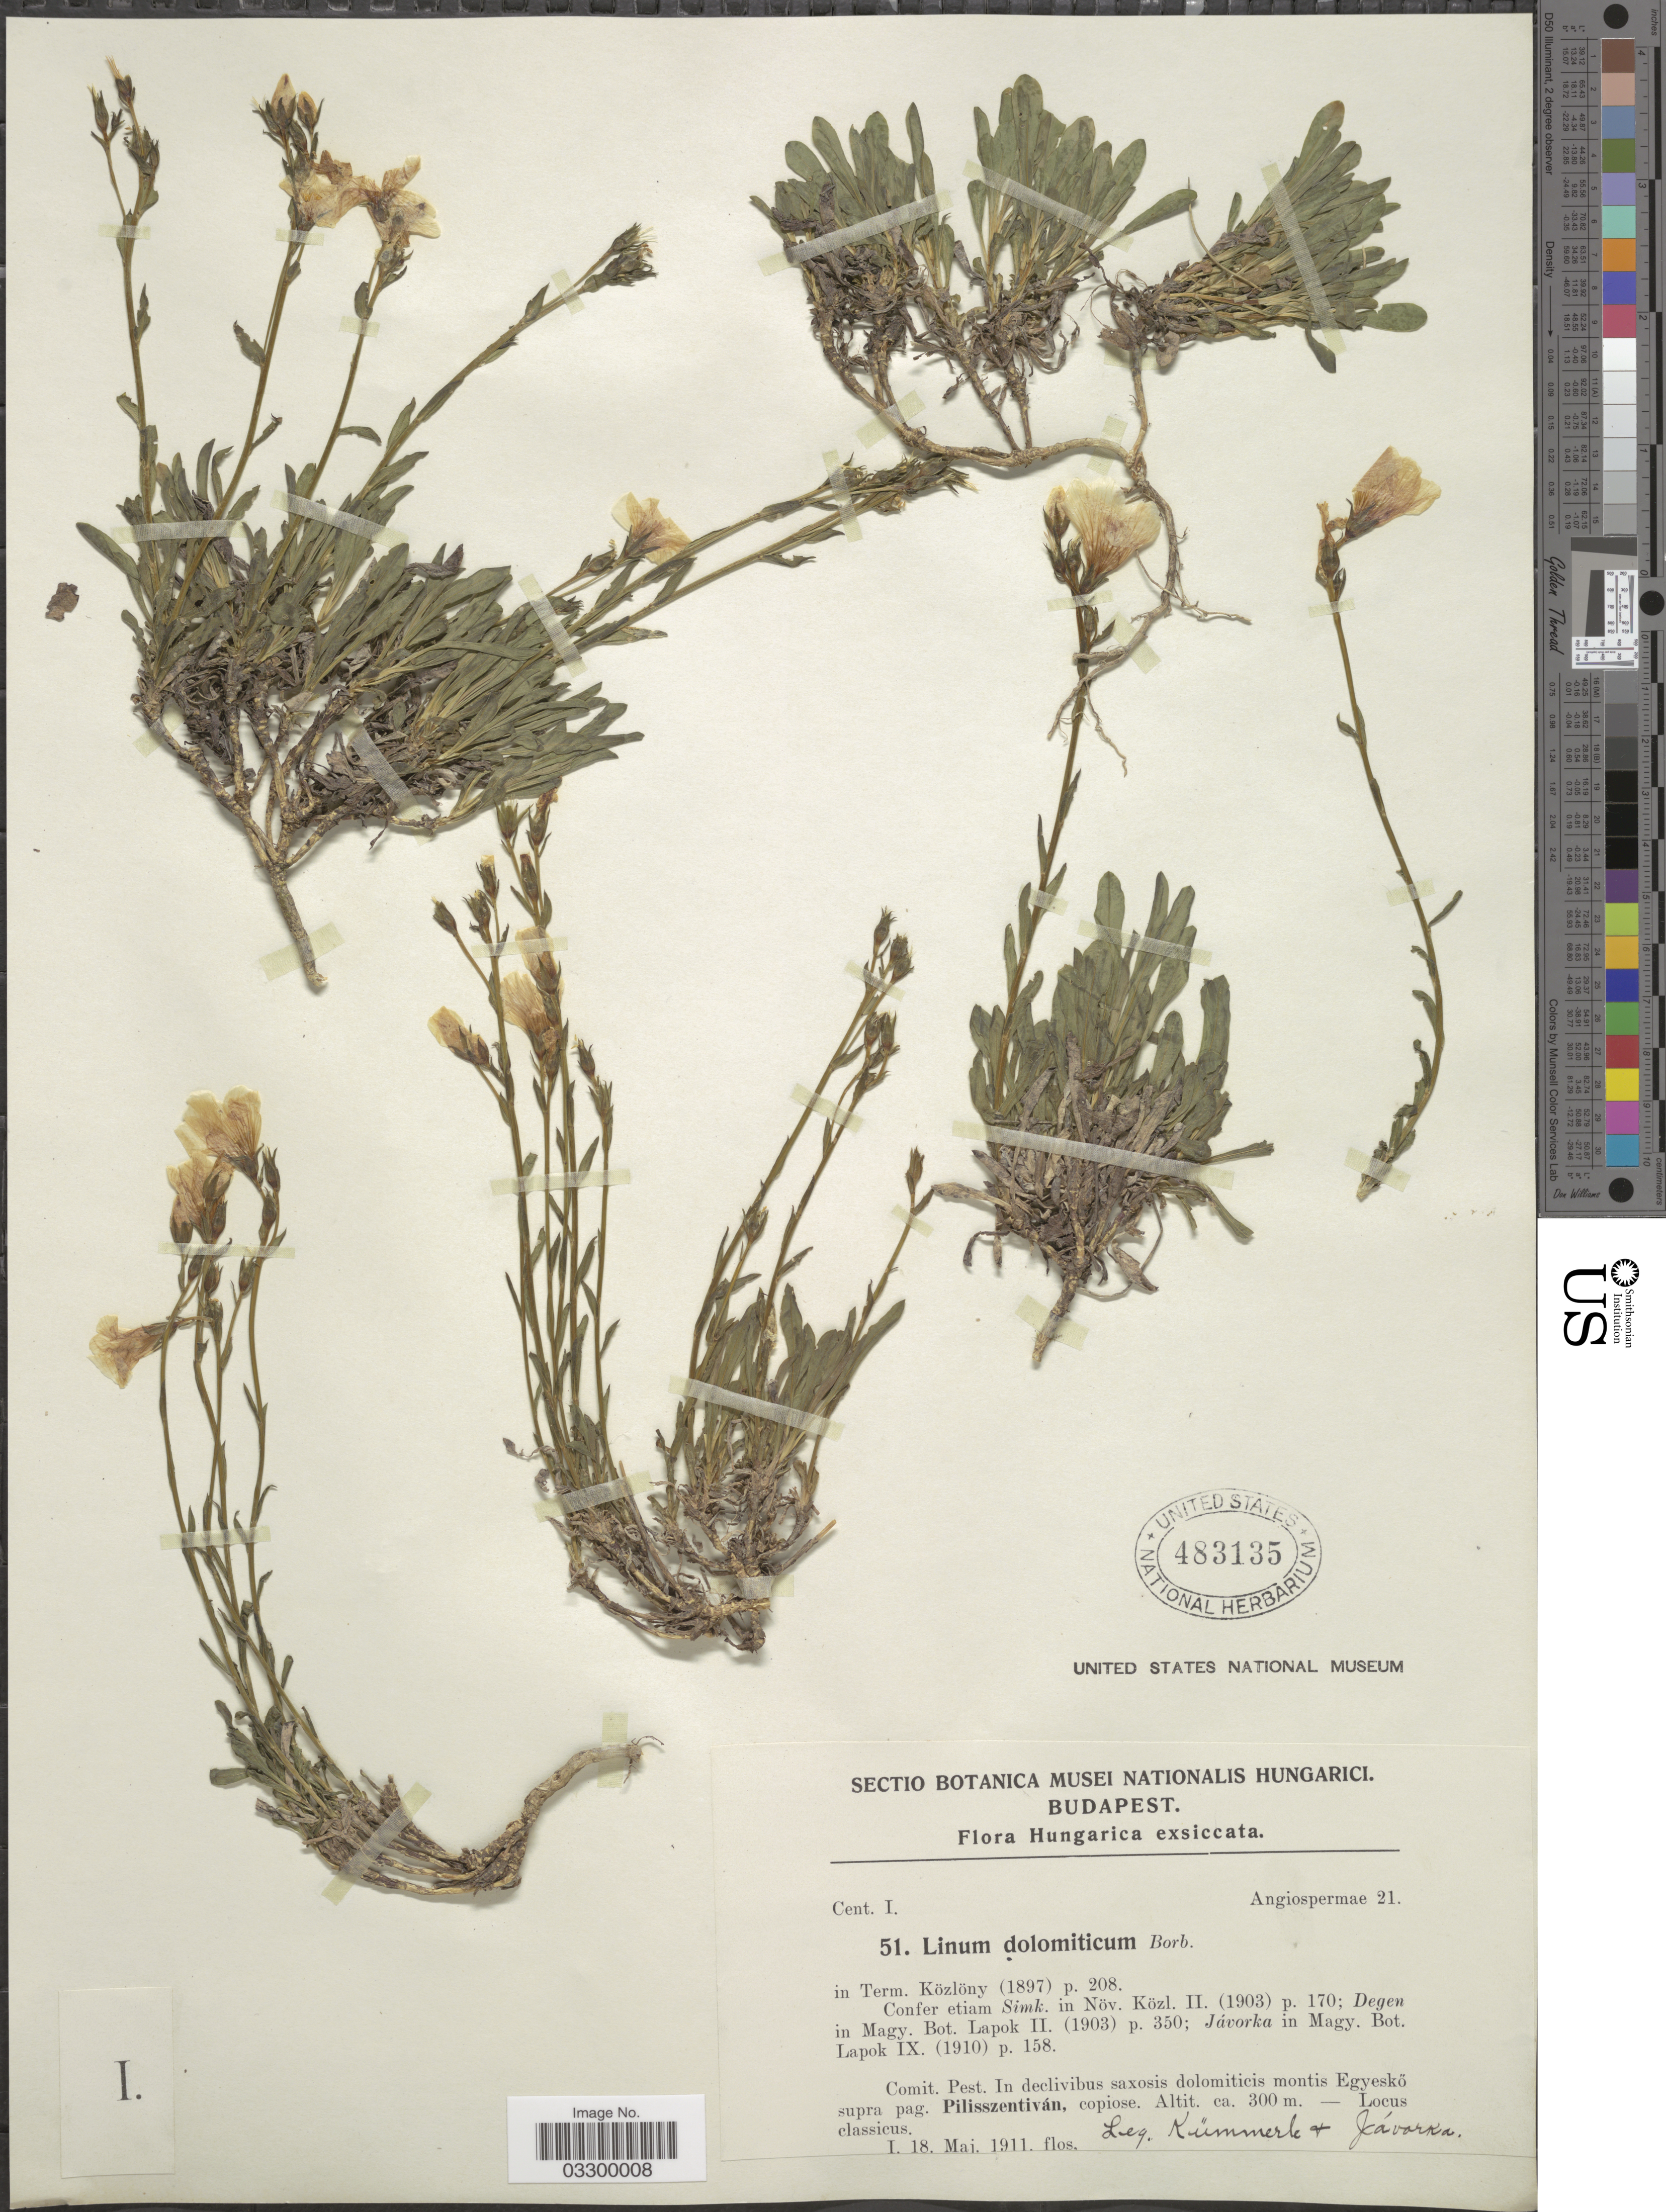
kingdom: Plantae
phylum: Tracheophyta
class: Magnoliopsida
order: Malpighiales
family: Linaceae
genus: Linum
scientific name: Linum dolomiticum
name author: Borbás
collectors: Kümmerle & Javorka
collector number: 51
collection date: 1911-05-18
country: Hungary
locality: Comit. Pest. In declivibus saxosis dolomiticis montis Egyeskö supra pag. Pilisszentiván, copiose.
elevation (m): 300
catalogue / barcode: US 483135